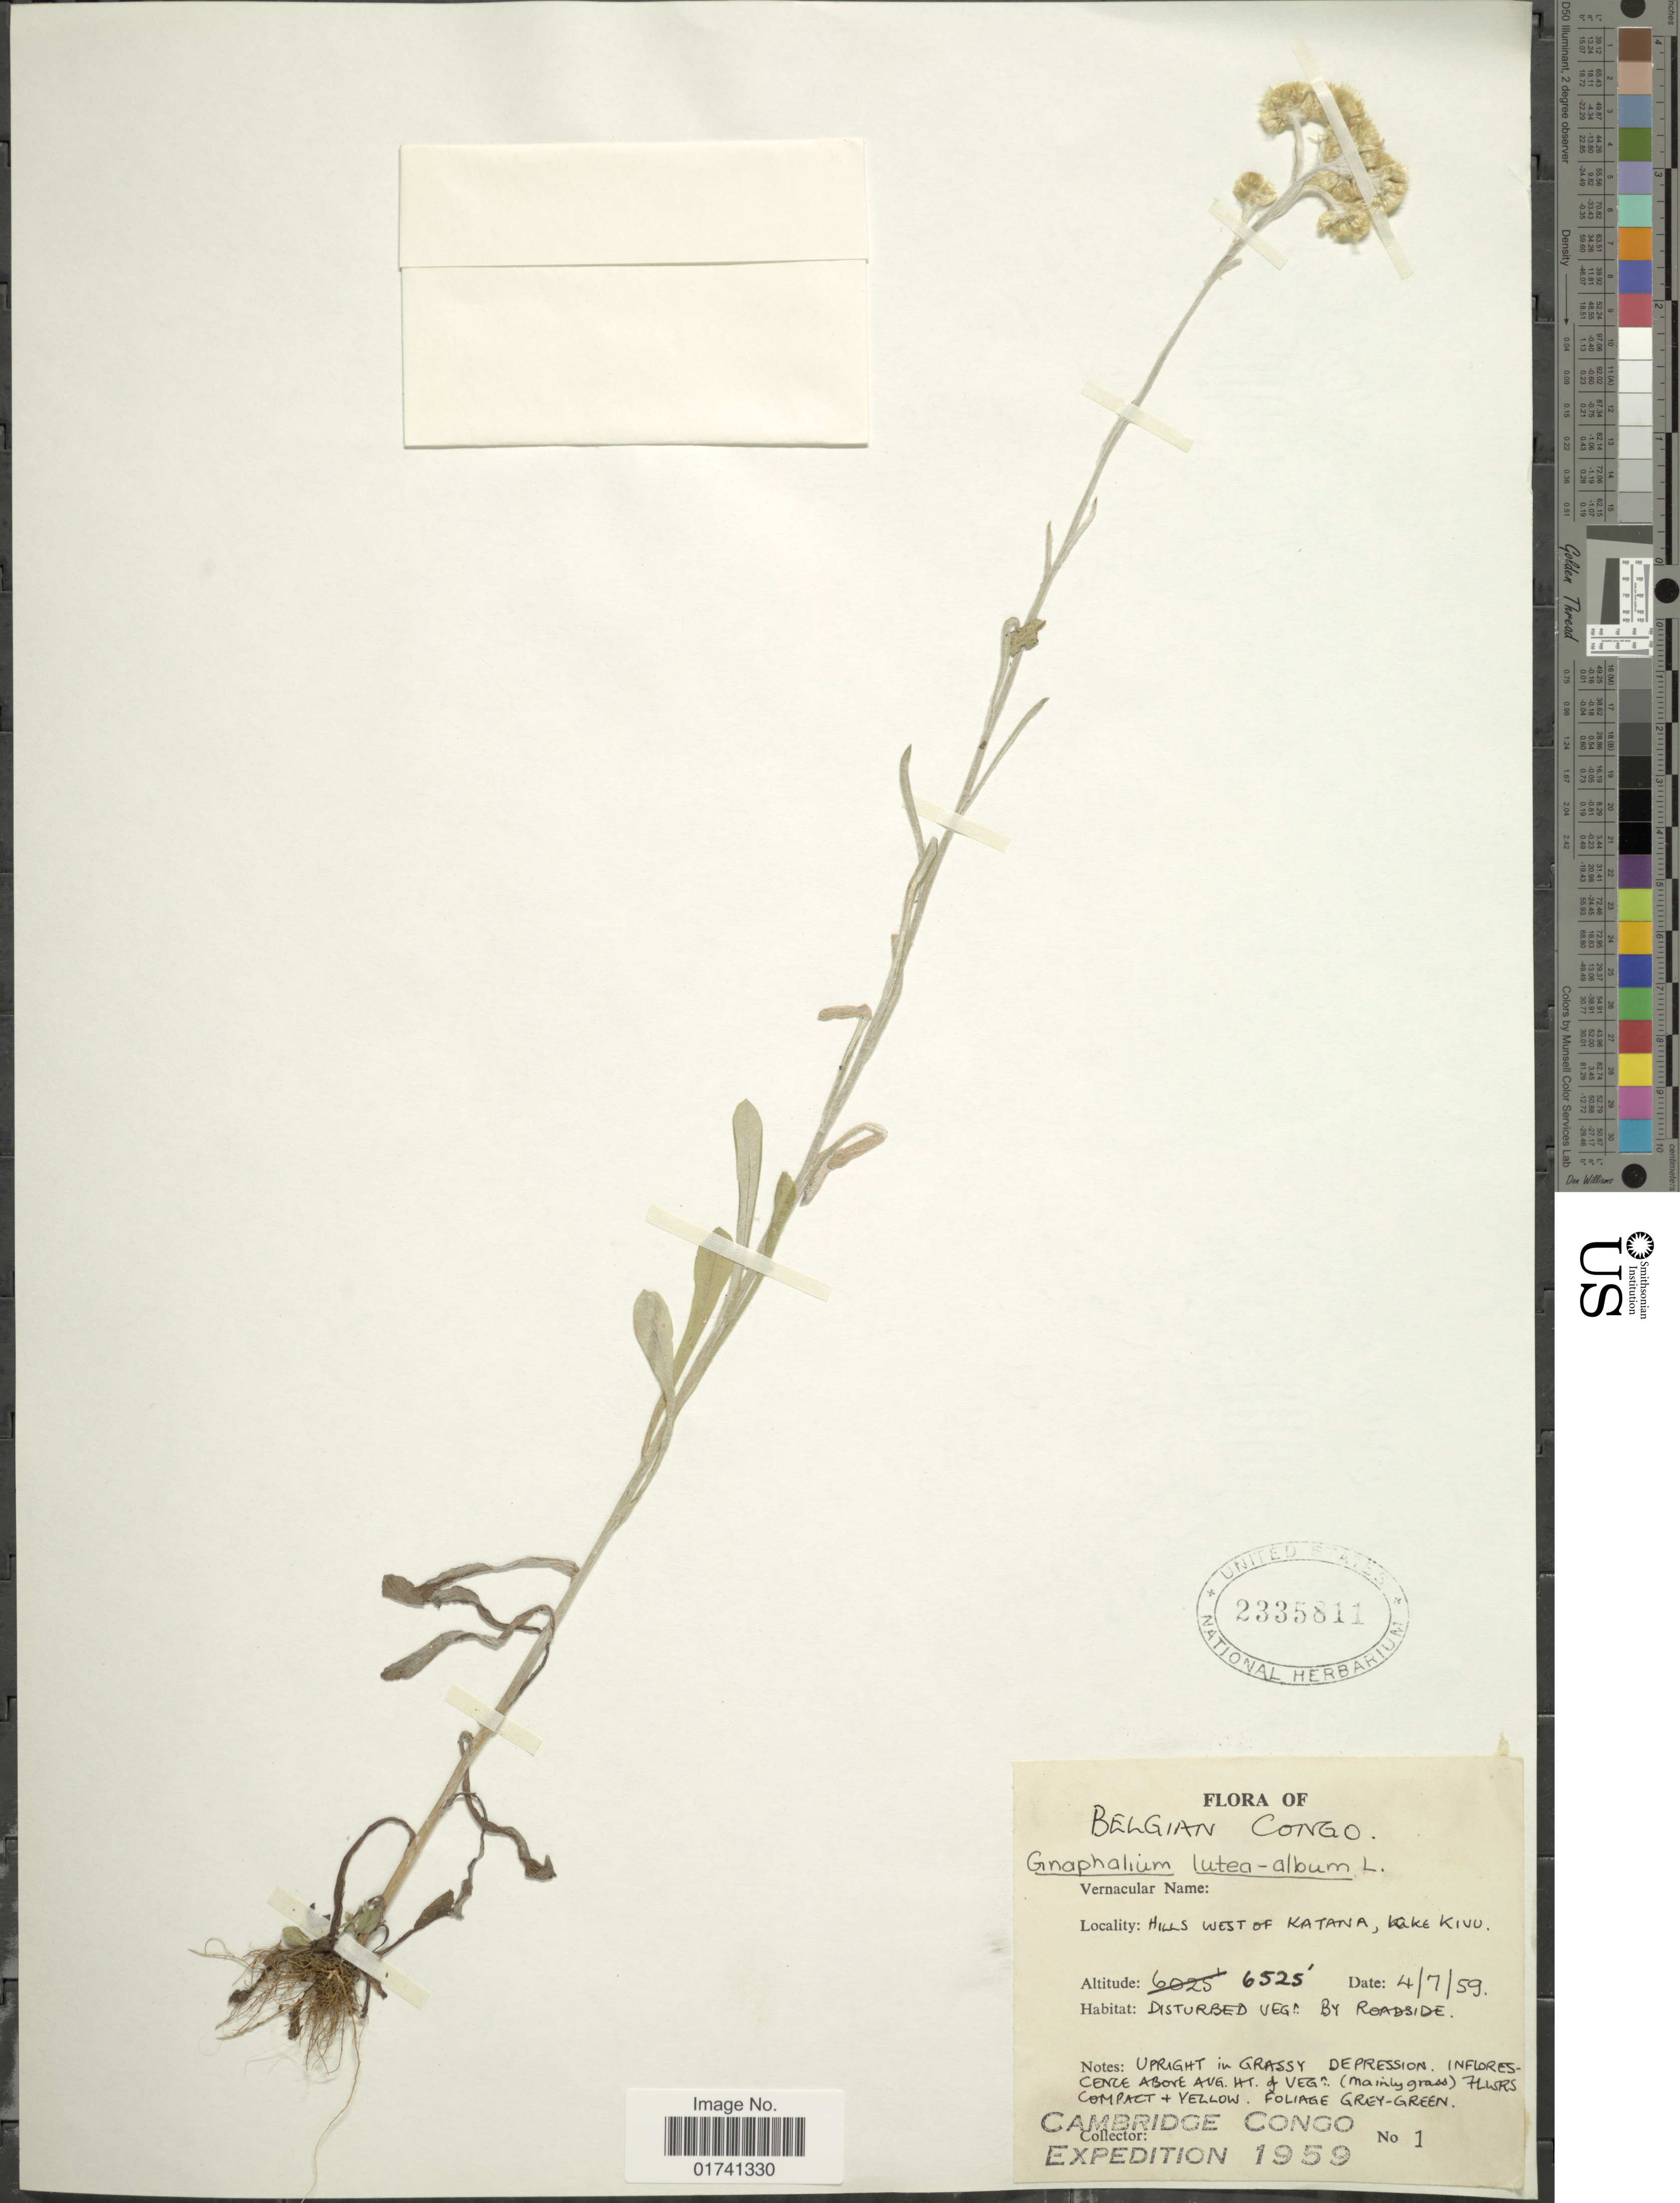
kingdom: Plantae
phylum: Tracheophyta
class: Magnoliopsida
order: Asterales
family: Asteraceae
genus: Laphangium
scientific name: Laphangium luteoalbum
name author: (L.) Tzvelev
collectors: Cambridge Congo Expedition 1959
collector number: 1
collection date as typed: Transcribed d/m/y: 4/7/59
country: Congo, Democratic Republic of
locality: Hills west of Katana, Lake Kivu, by roadside.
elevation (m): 1989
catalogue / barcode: US 2335811